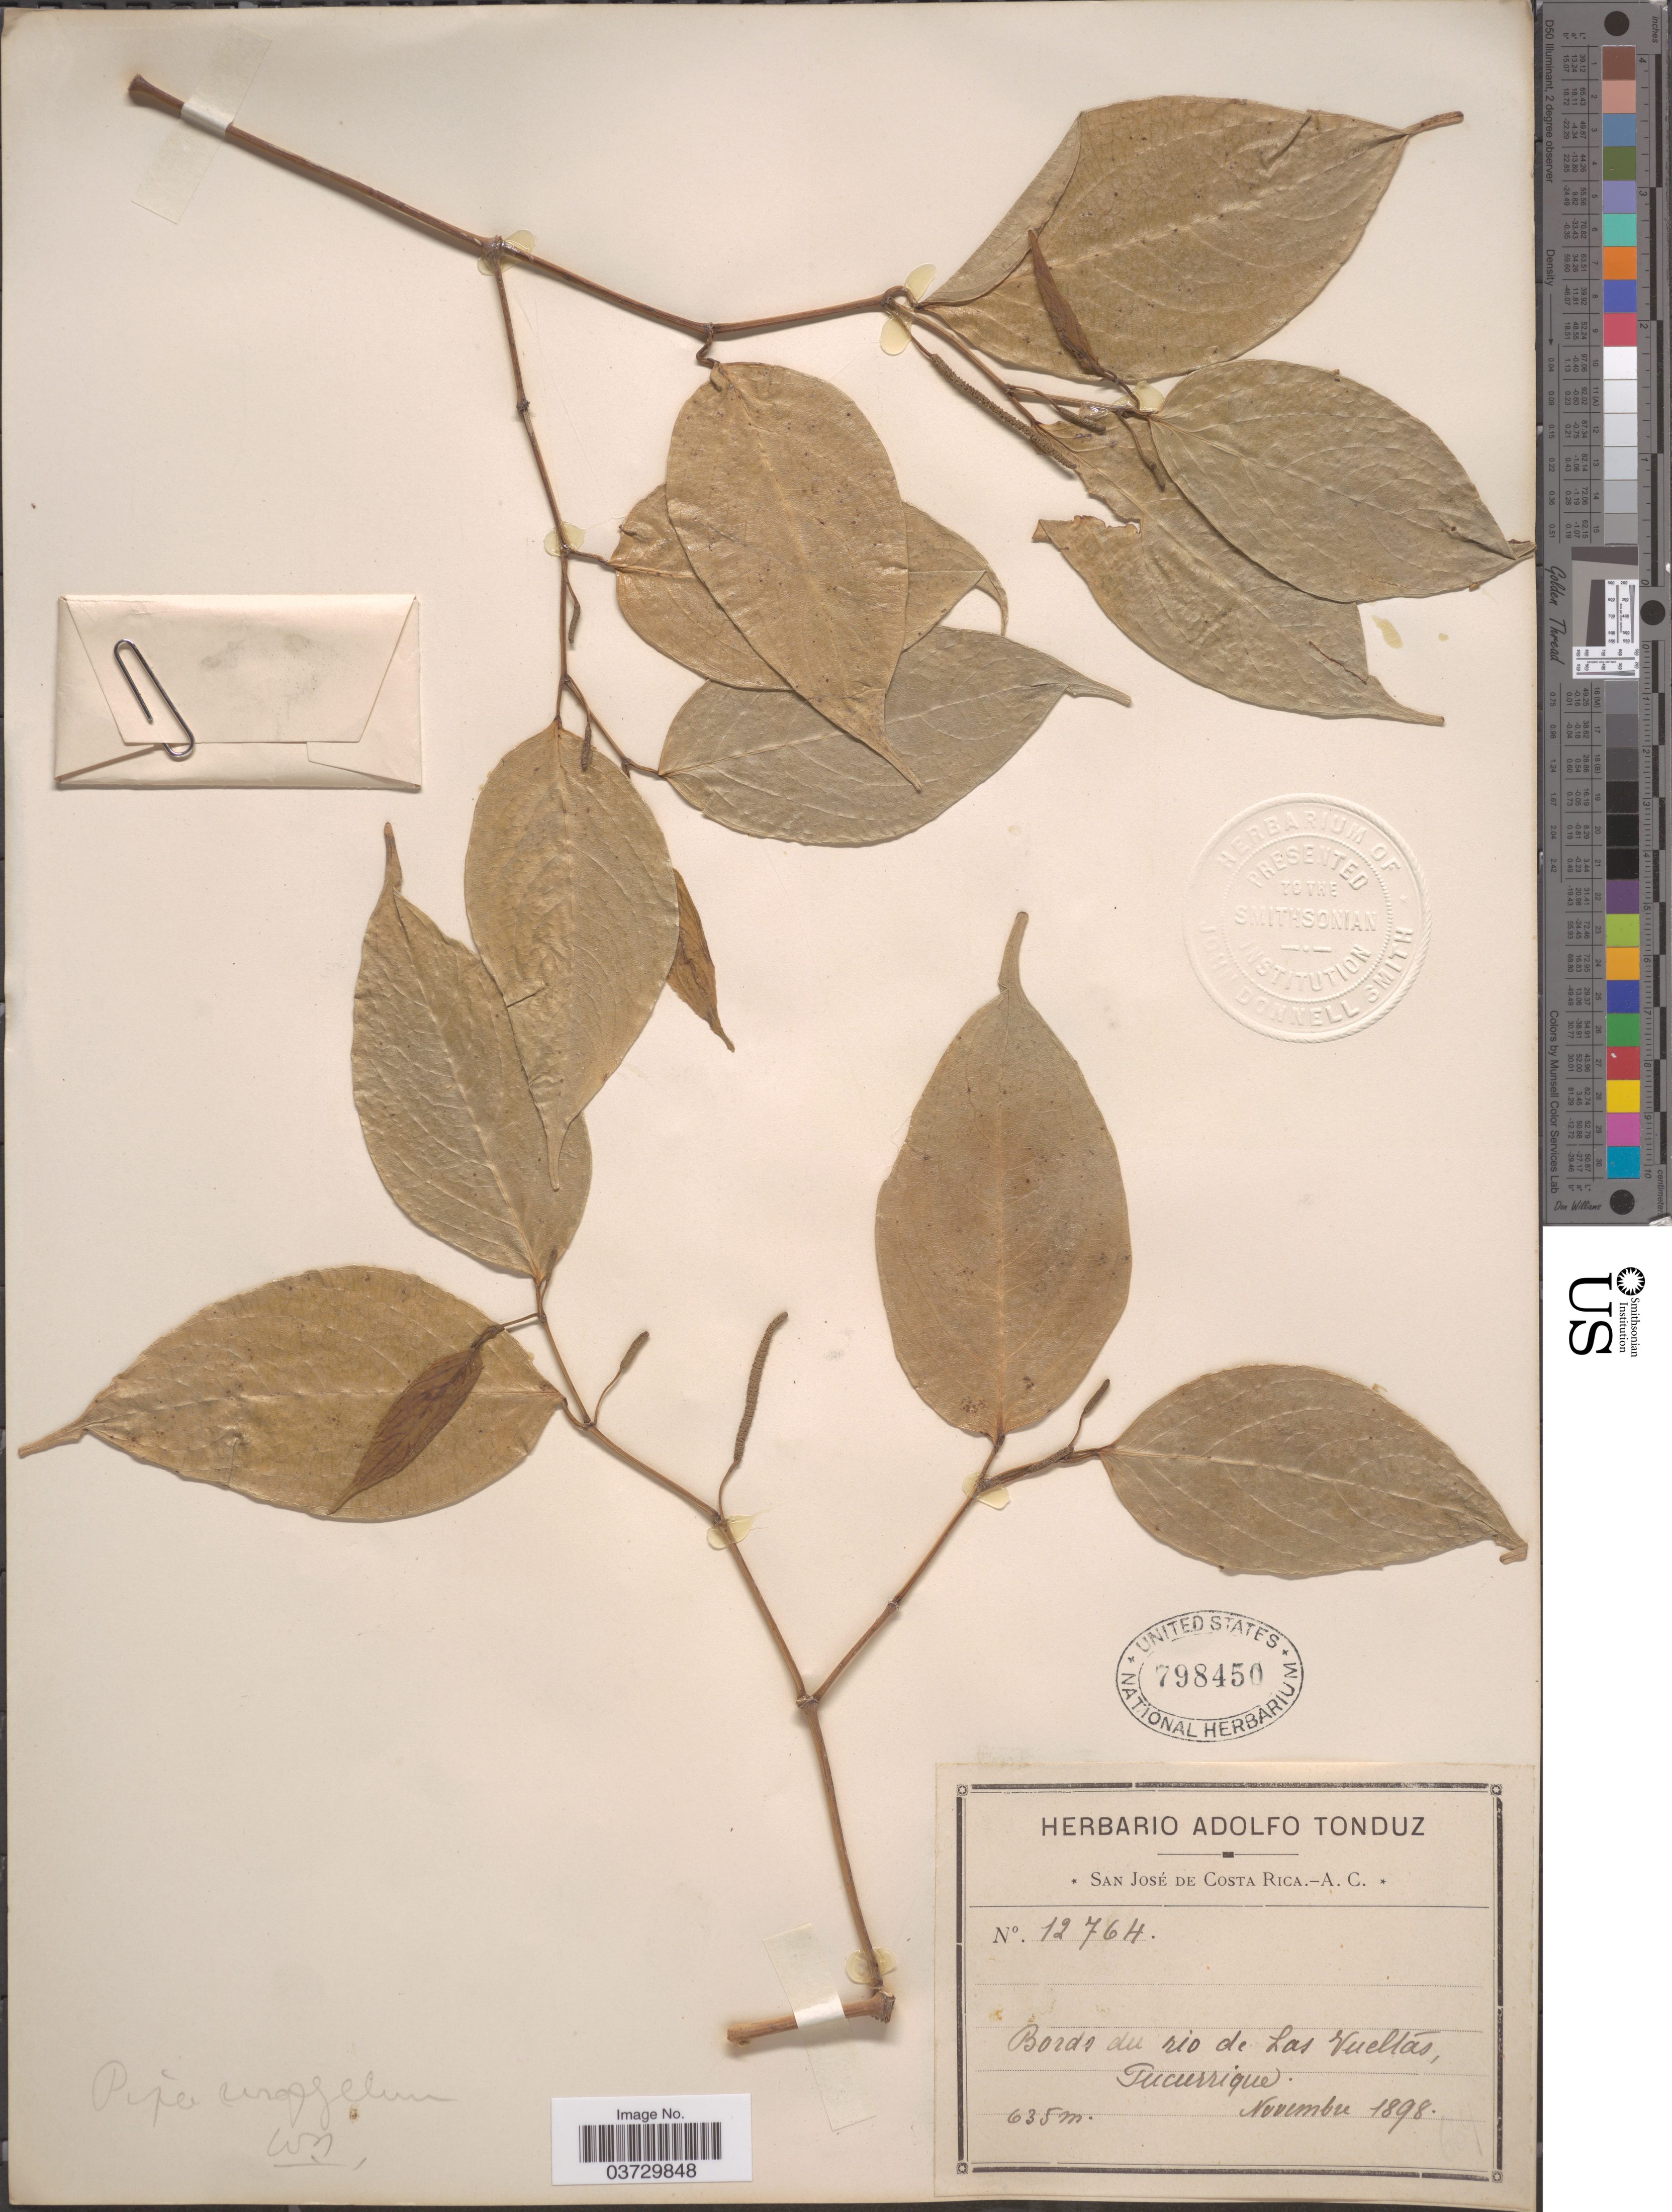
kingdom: Plantae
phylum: Tracheophyta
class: Magnoliopsida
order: Piperales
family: Piperaceae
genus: Piper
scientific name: Piper urophyllum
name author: DC.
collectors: ex Herb. Adolfo Tonduz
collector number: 12764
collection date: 1898-11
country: Costa Rica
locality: Bords du rio de Las Vueltas, Tucurrique.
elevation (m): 635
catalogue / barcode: US 798450